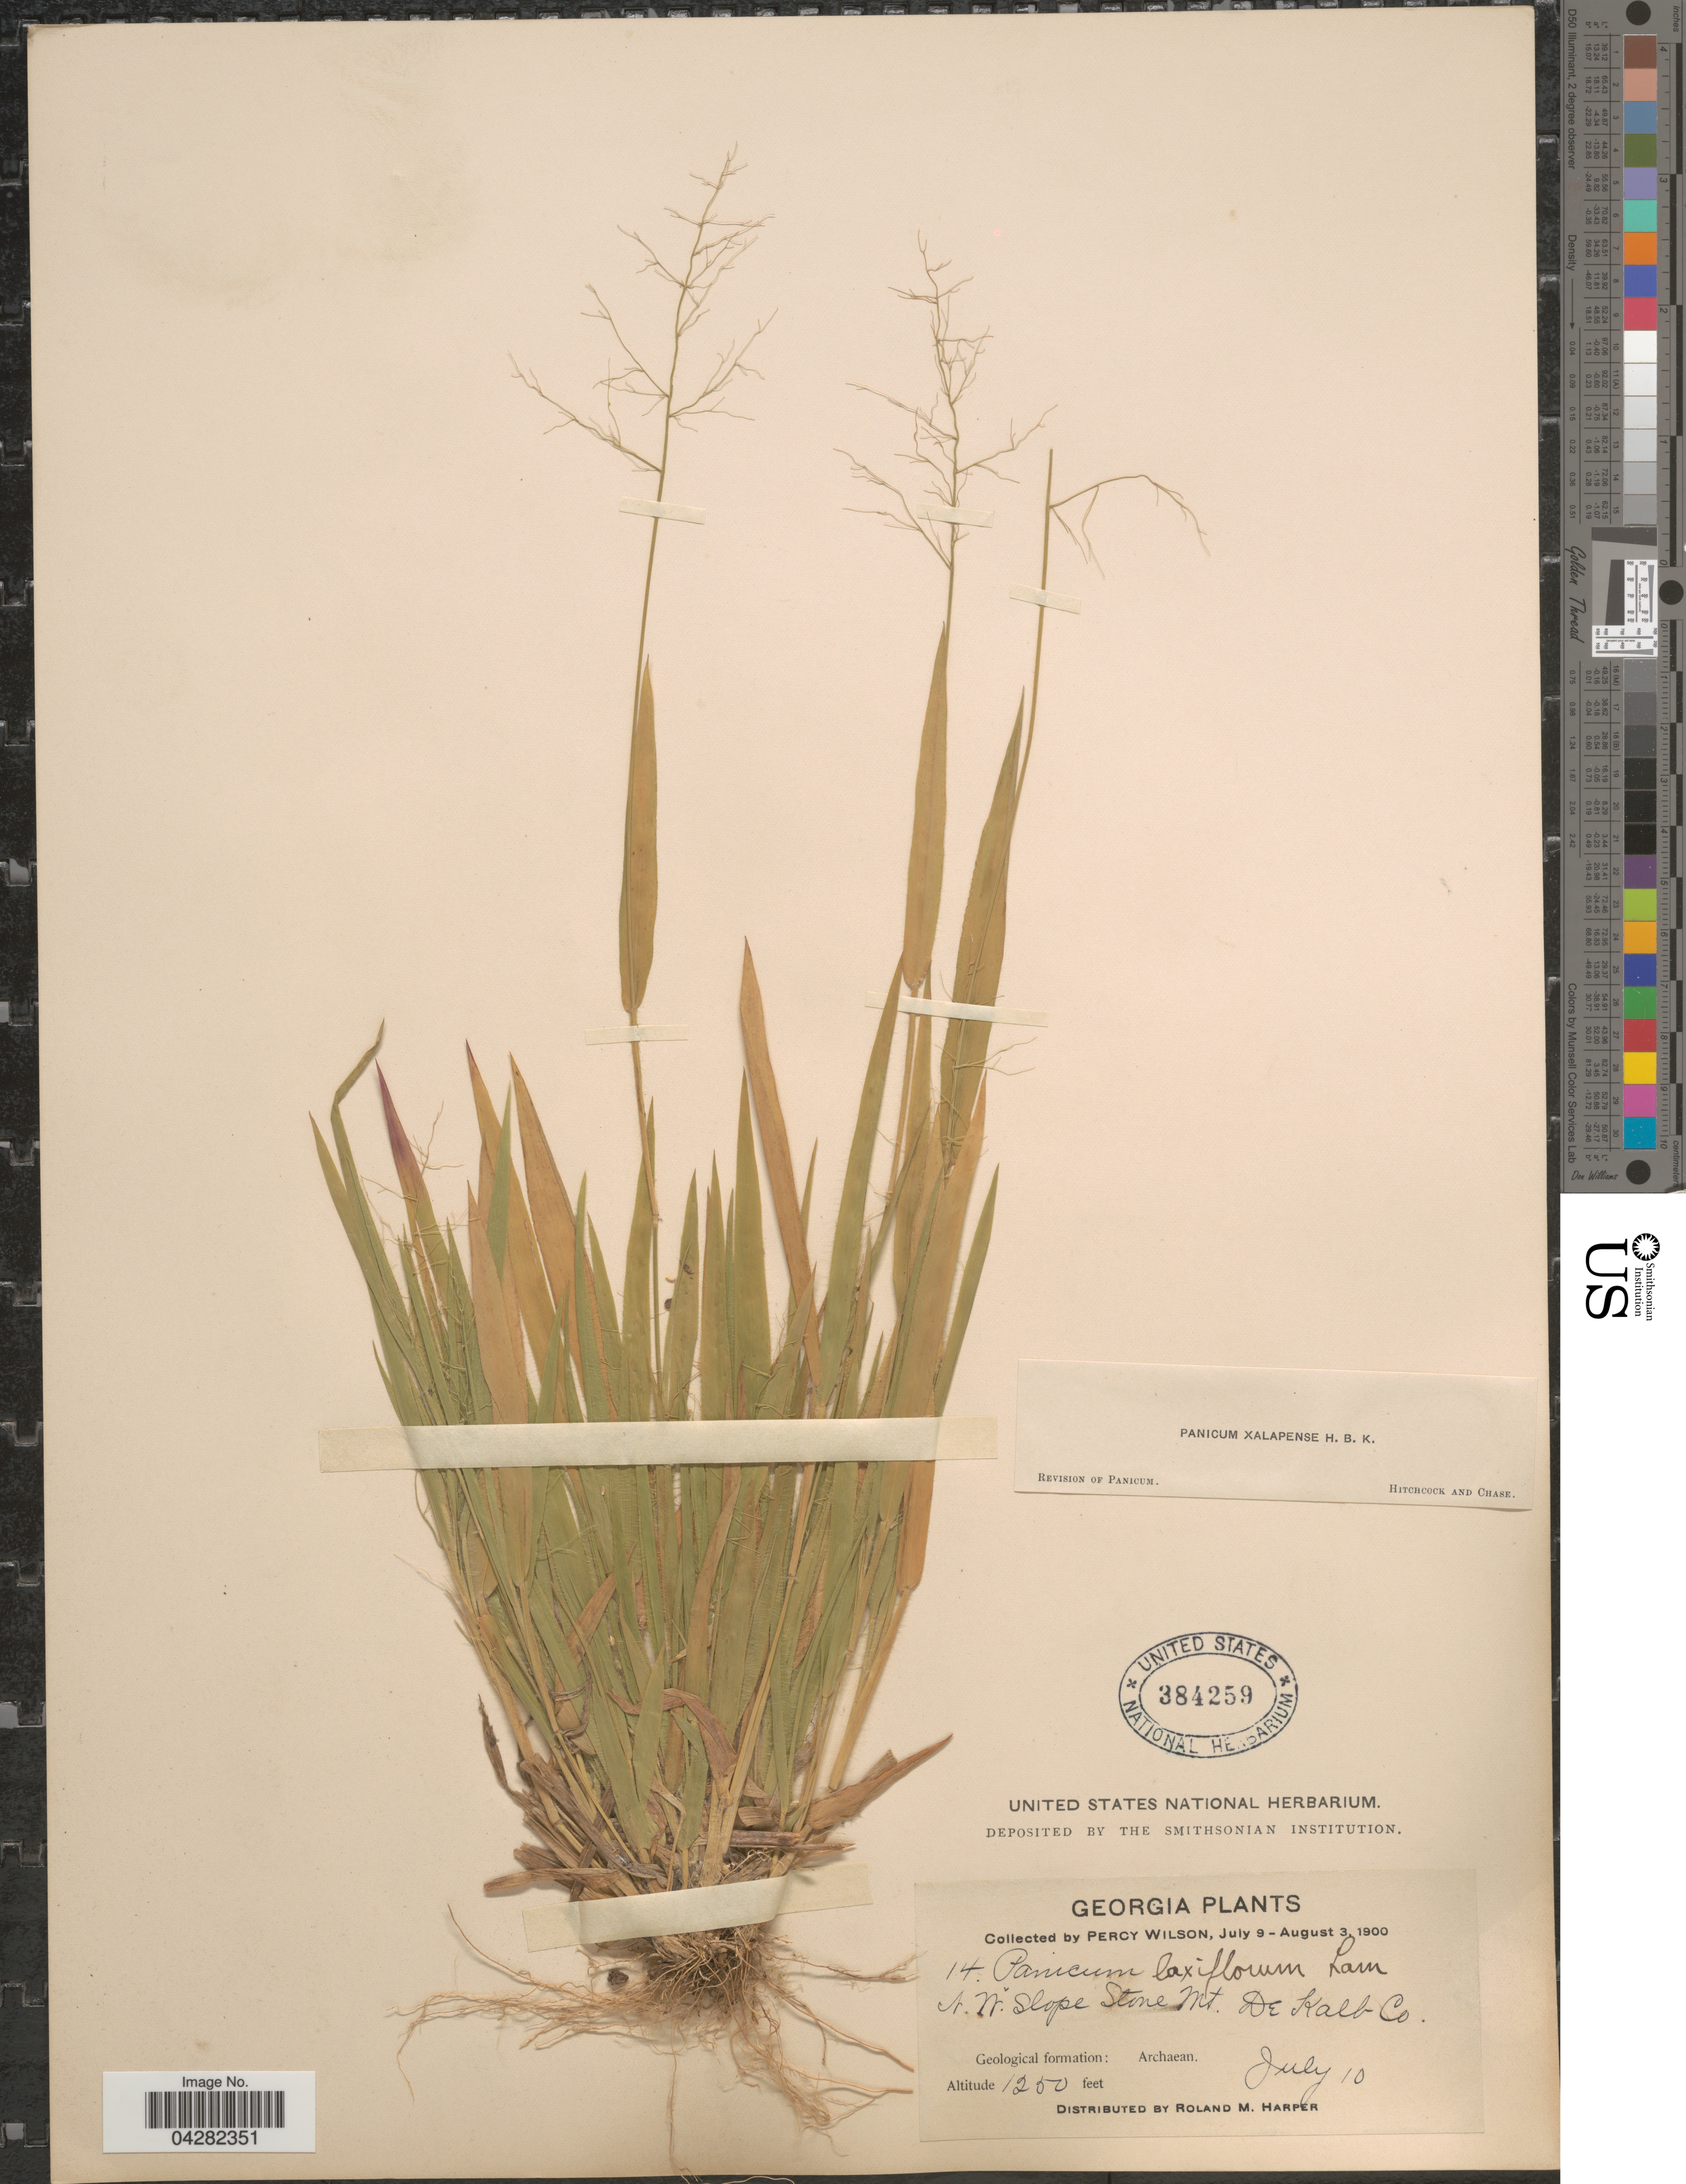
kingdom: Plantae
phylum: Tracheophyta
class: Liliopsida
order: Poales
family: Poaceae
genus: Dichanthelium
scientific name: Dichanthelium laxiflorum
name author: (Lam.) Gould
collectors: P. Wilson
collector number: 14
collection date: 1900-07-10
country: United States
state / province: Georgia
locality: N.W. Slope Stone Mt. De Kalb Co. Geological formation: Archaean.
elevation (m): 381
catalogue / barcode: US 384259